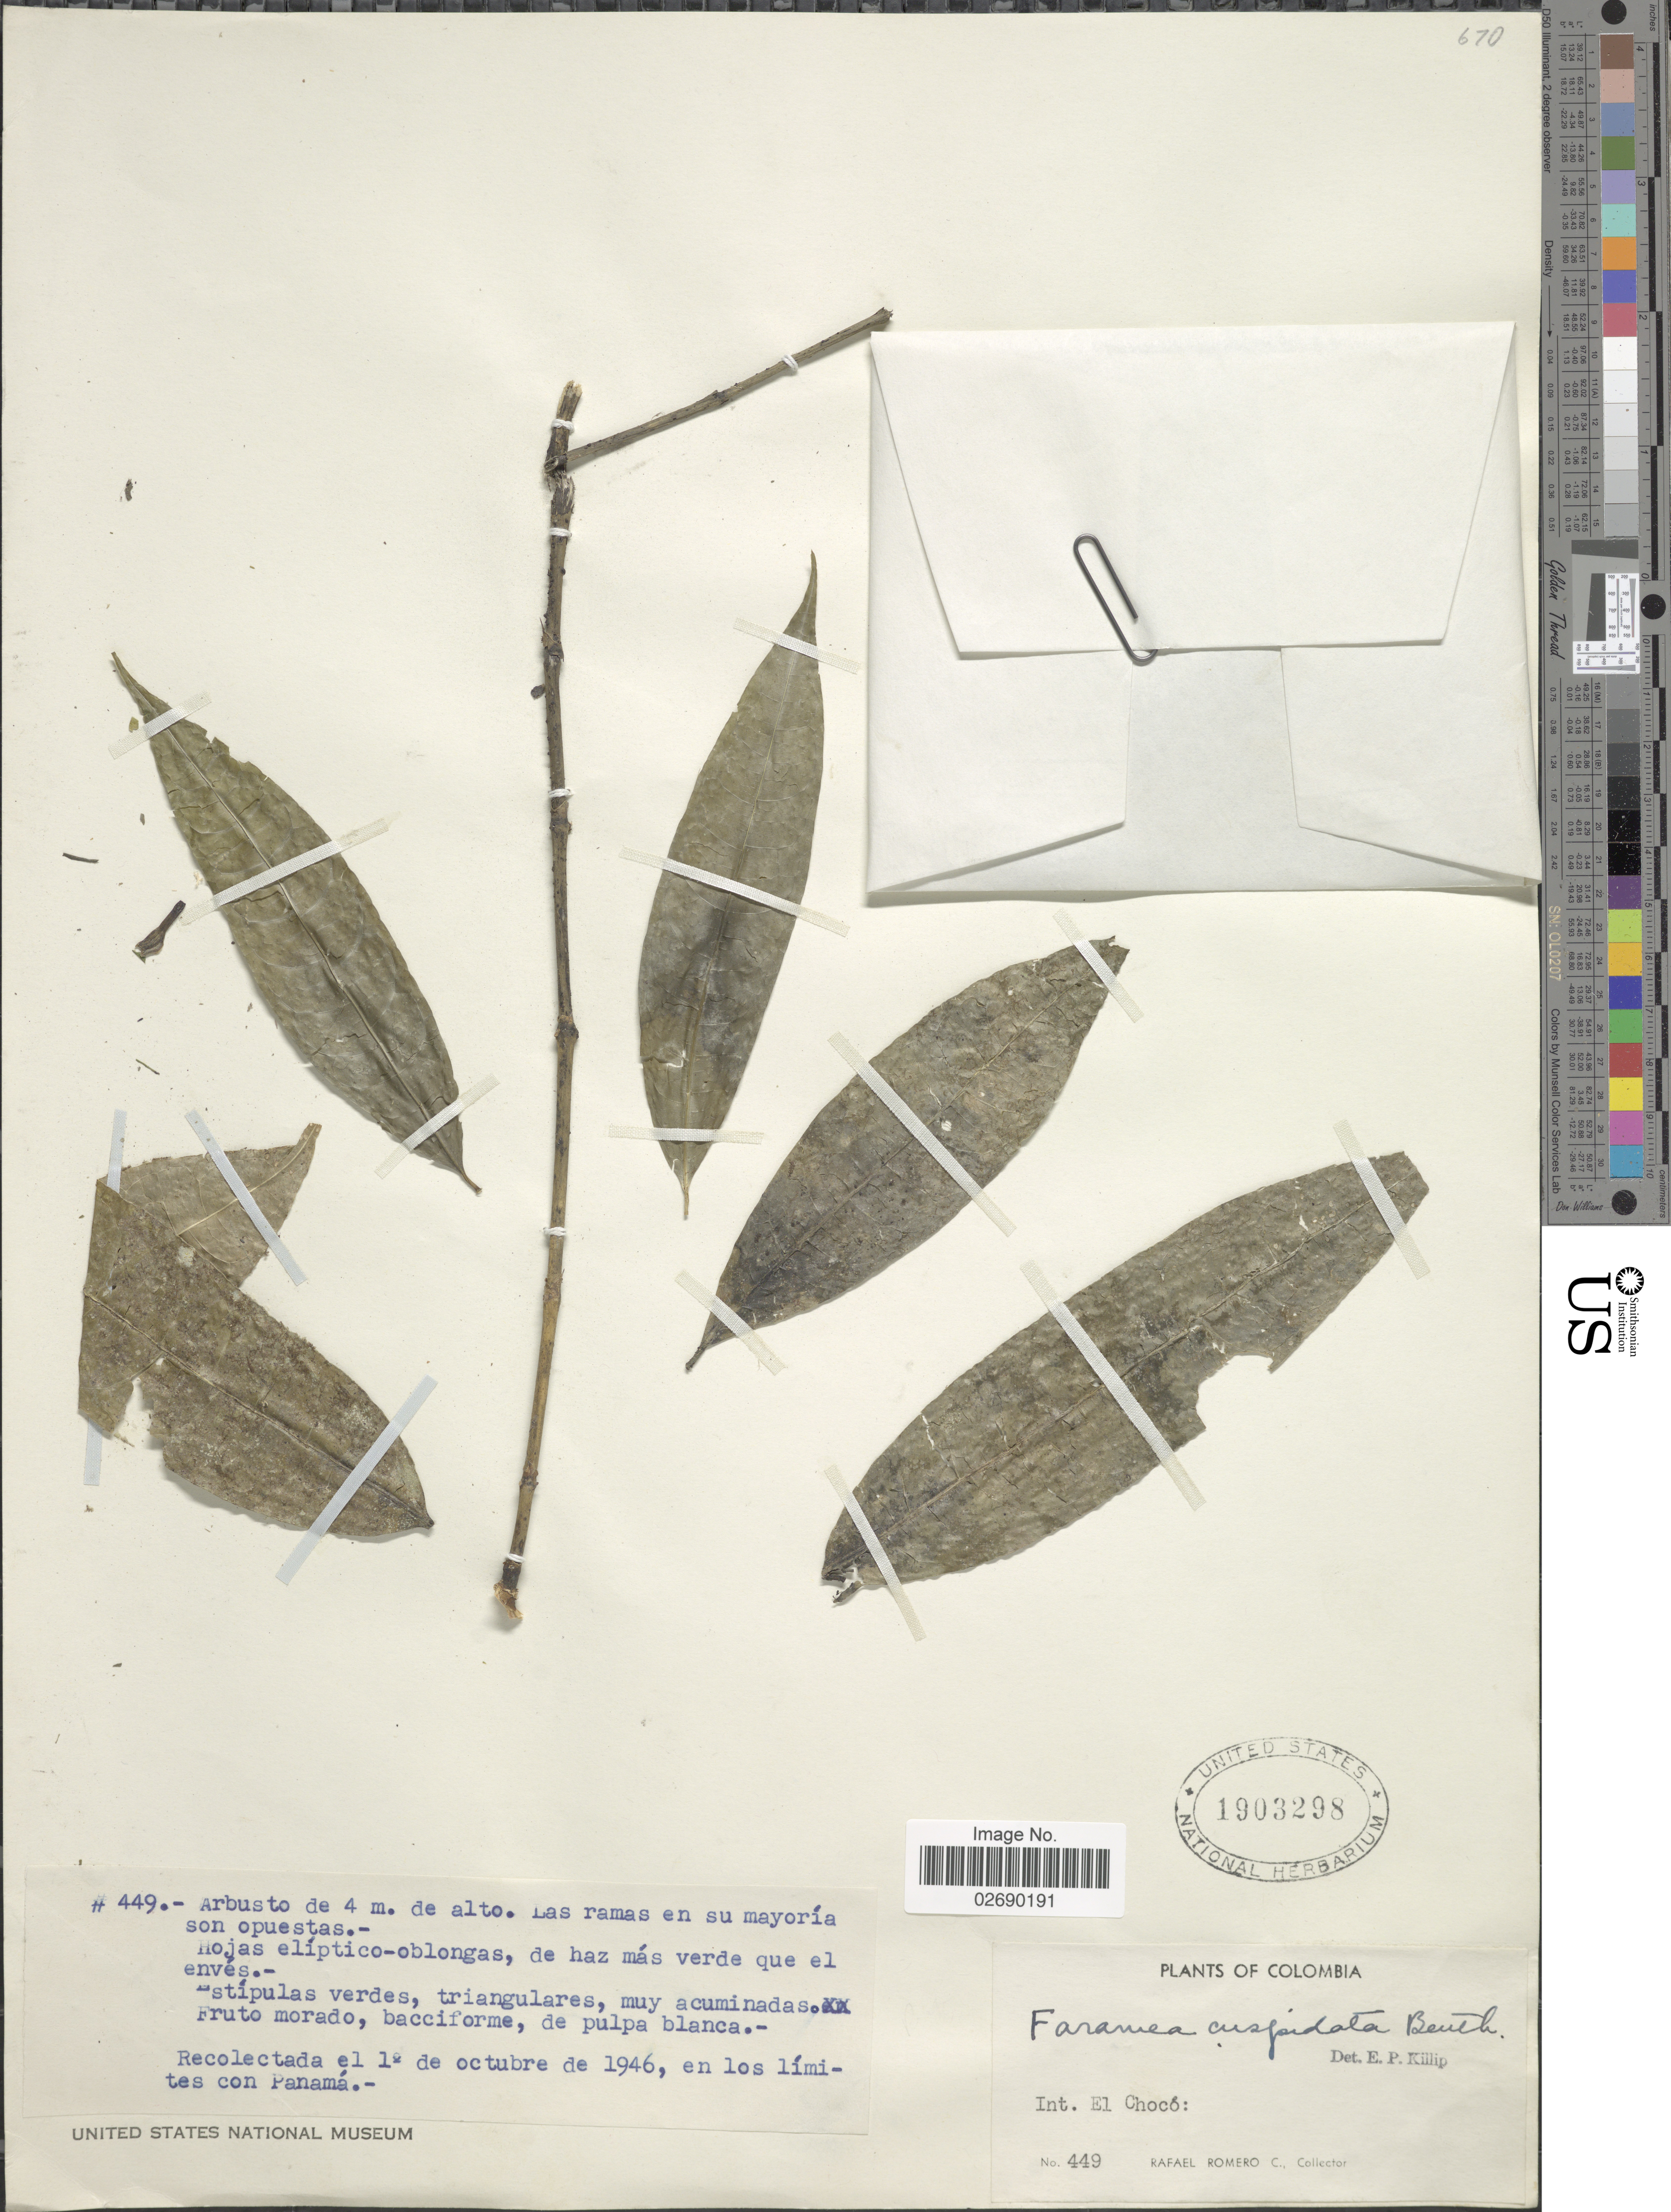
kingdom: Plantae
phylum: Tracheophyta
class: Magnoliopsida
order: Gentianales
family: Rubiaceae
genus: Faramea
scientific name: Faramea cuspidata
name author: Benth.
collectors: R. Romero Castañeda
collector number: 449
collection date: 1946-10-01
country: Colombia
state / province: Chocó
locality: Int El Chocó: en los límetes con Panamá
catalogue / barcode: US 1903298